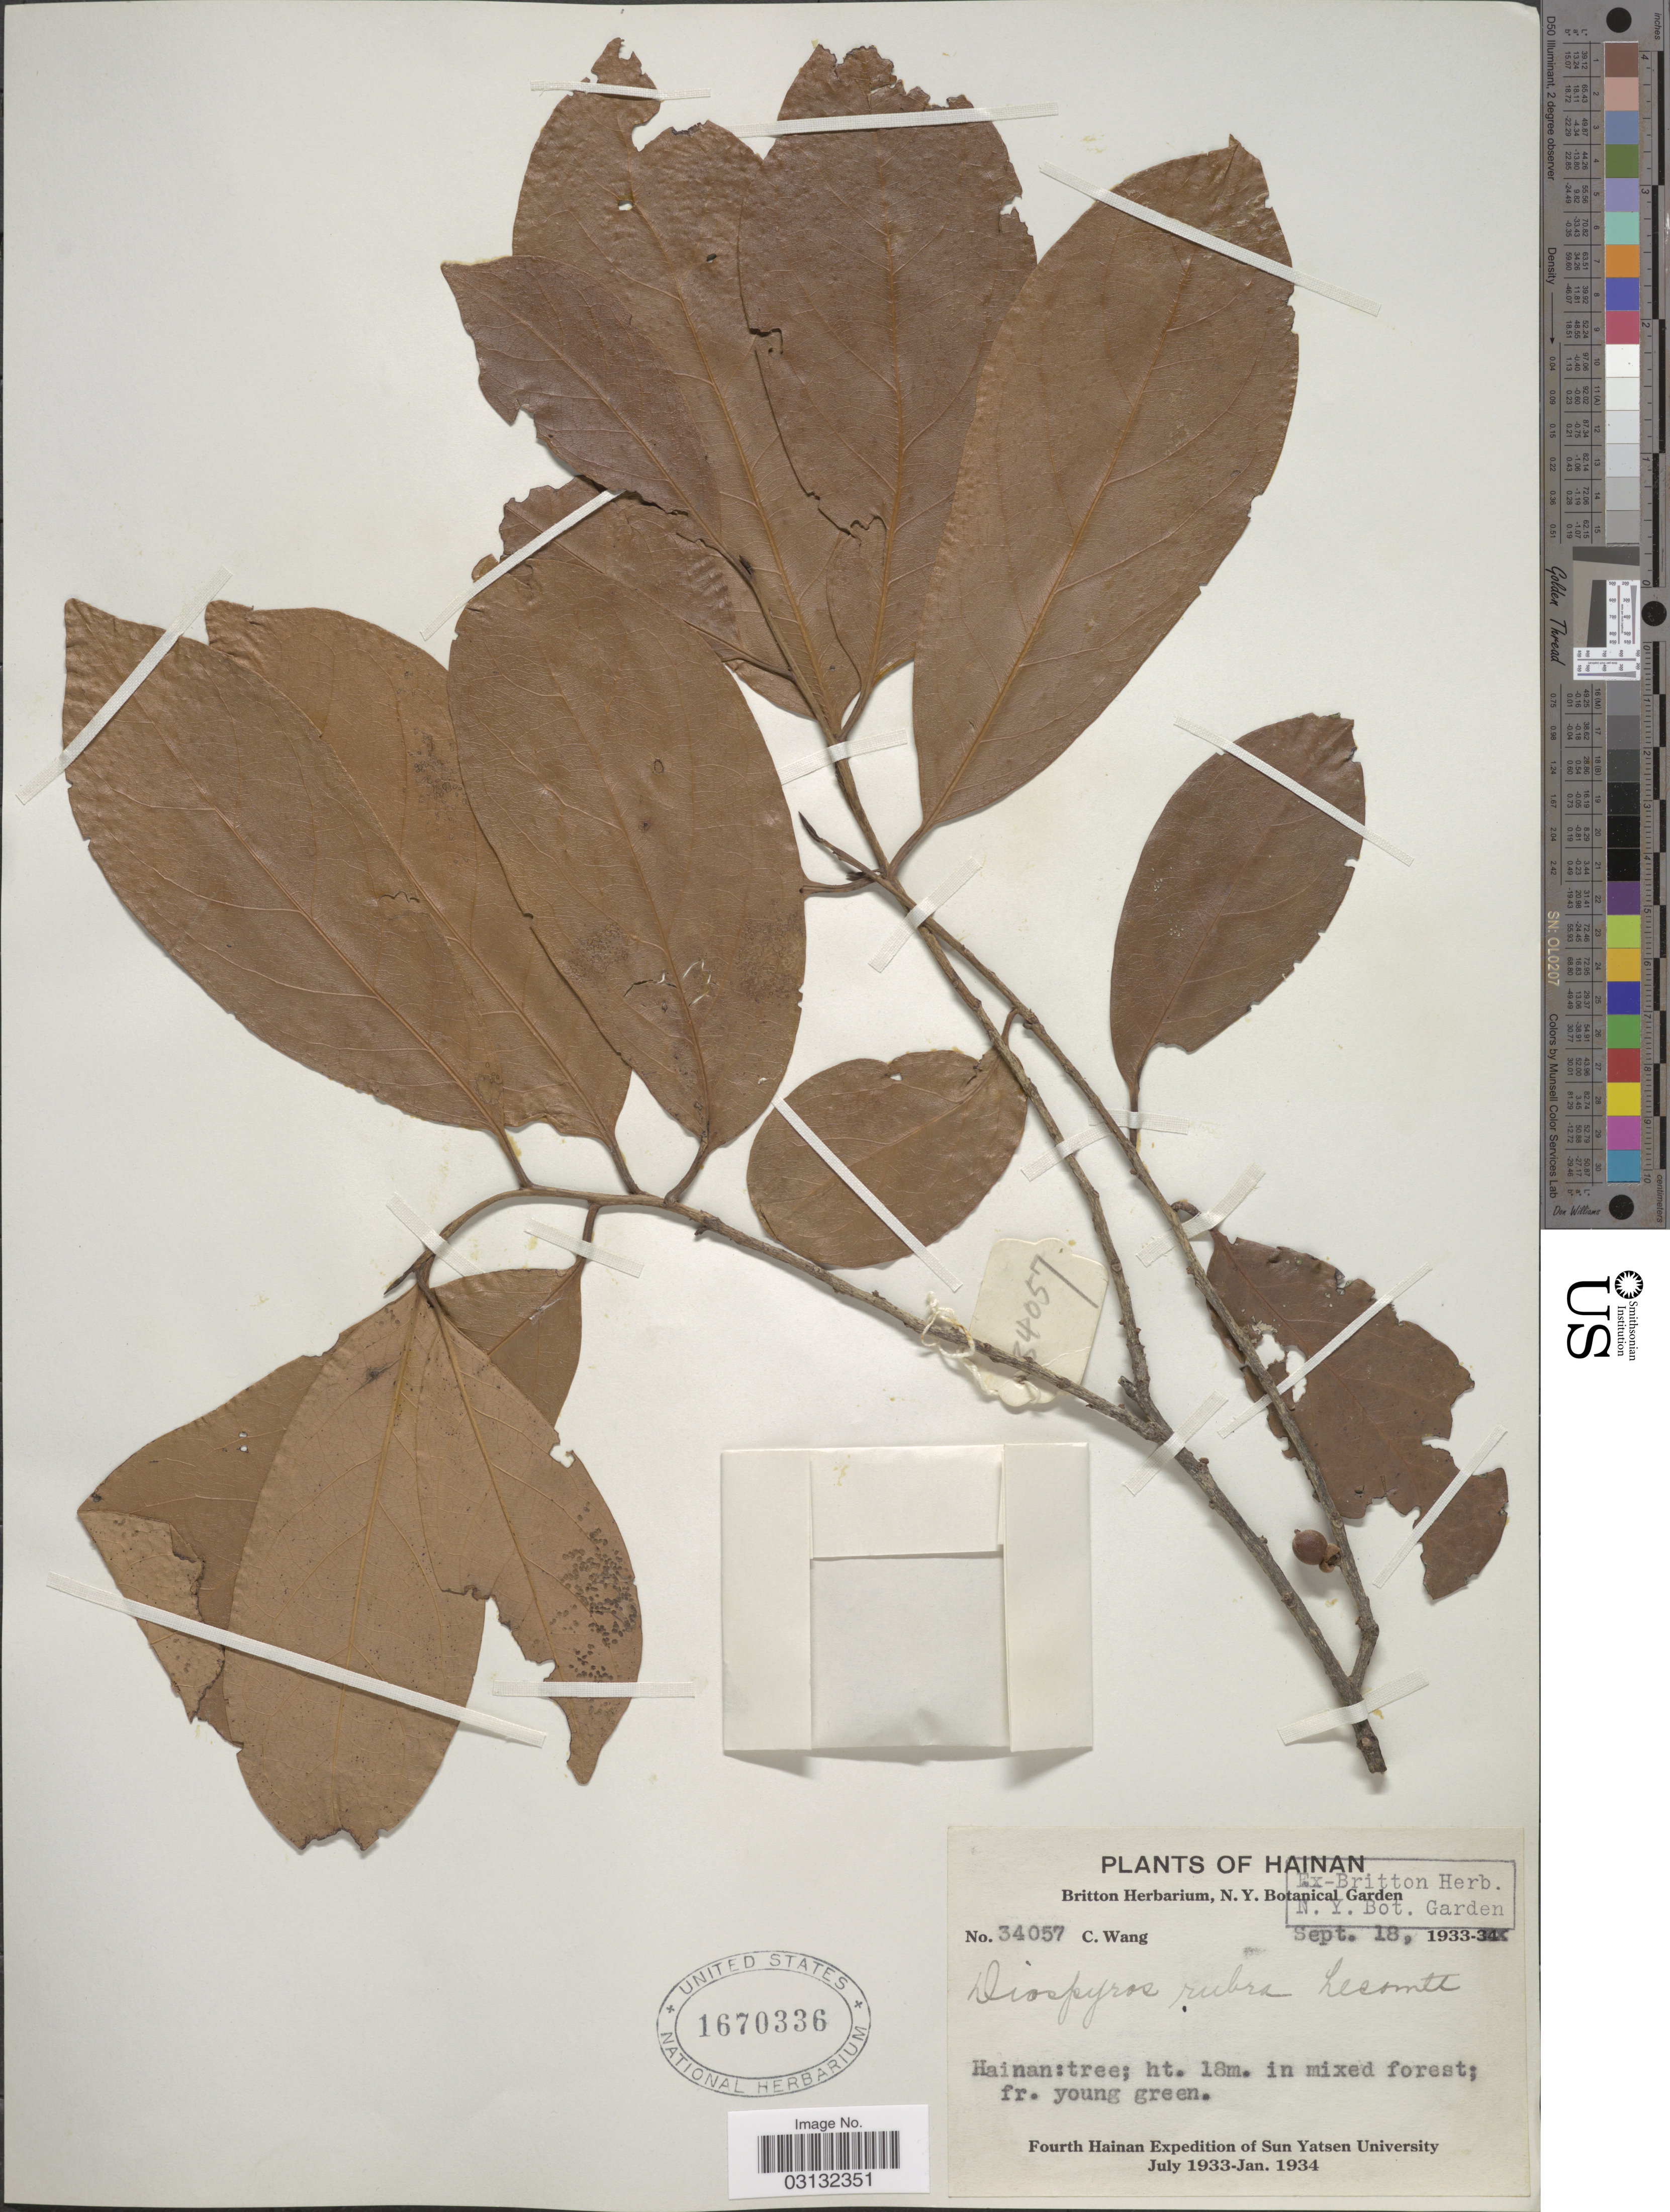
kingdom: Plantae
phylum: Tracheophyta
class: Magnoliopsida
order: Ericales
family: Ebenaceae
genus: Diospyros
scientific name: Diospyros rubra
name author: Lecomte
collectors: C. Wang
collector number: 34057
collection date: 1933-09-18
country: China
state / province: Hainan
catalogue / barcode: US 1670336